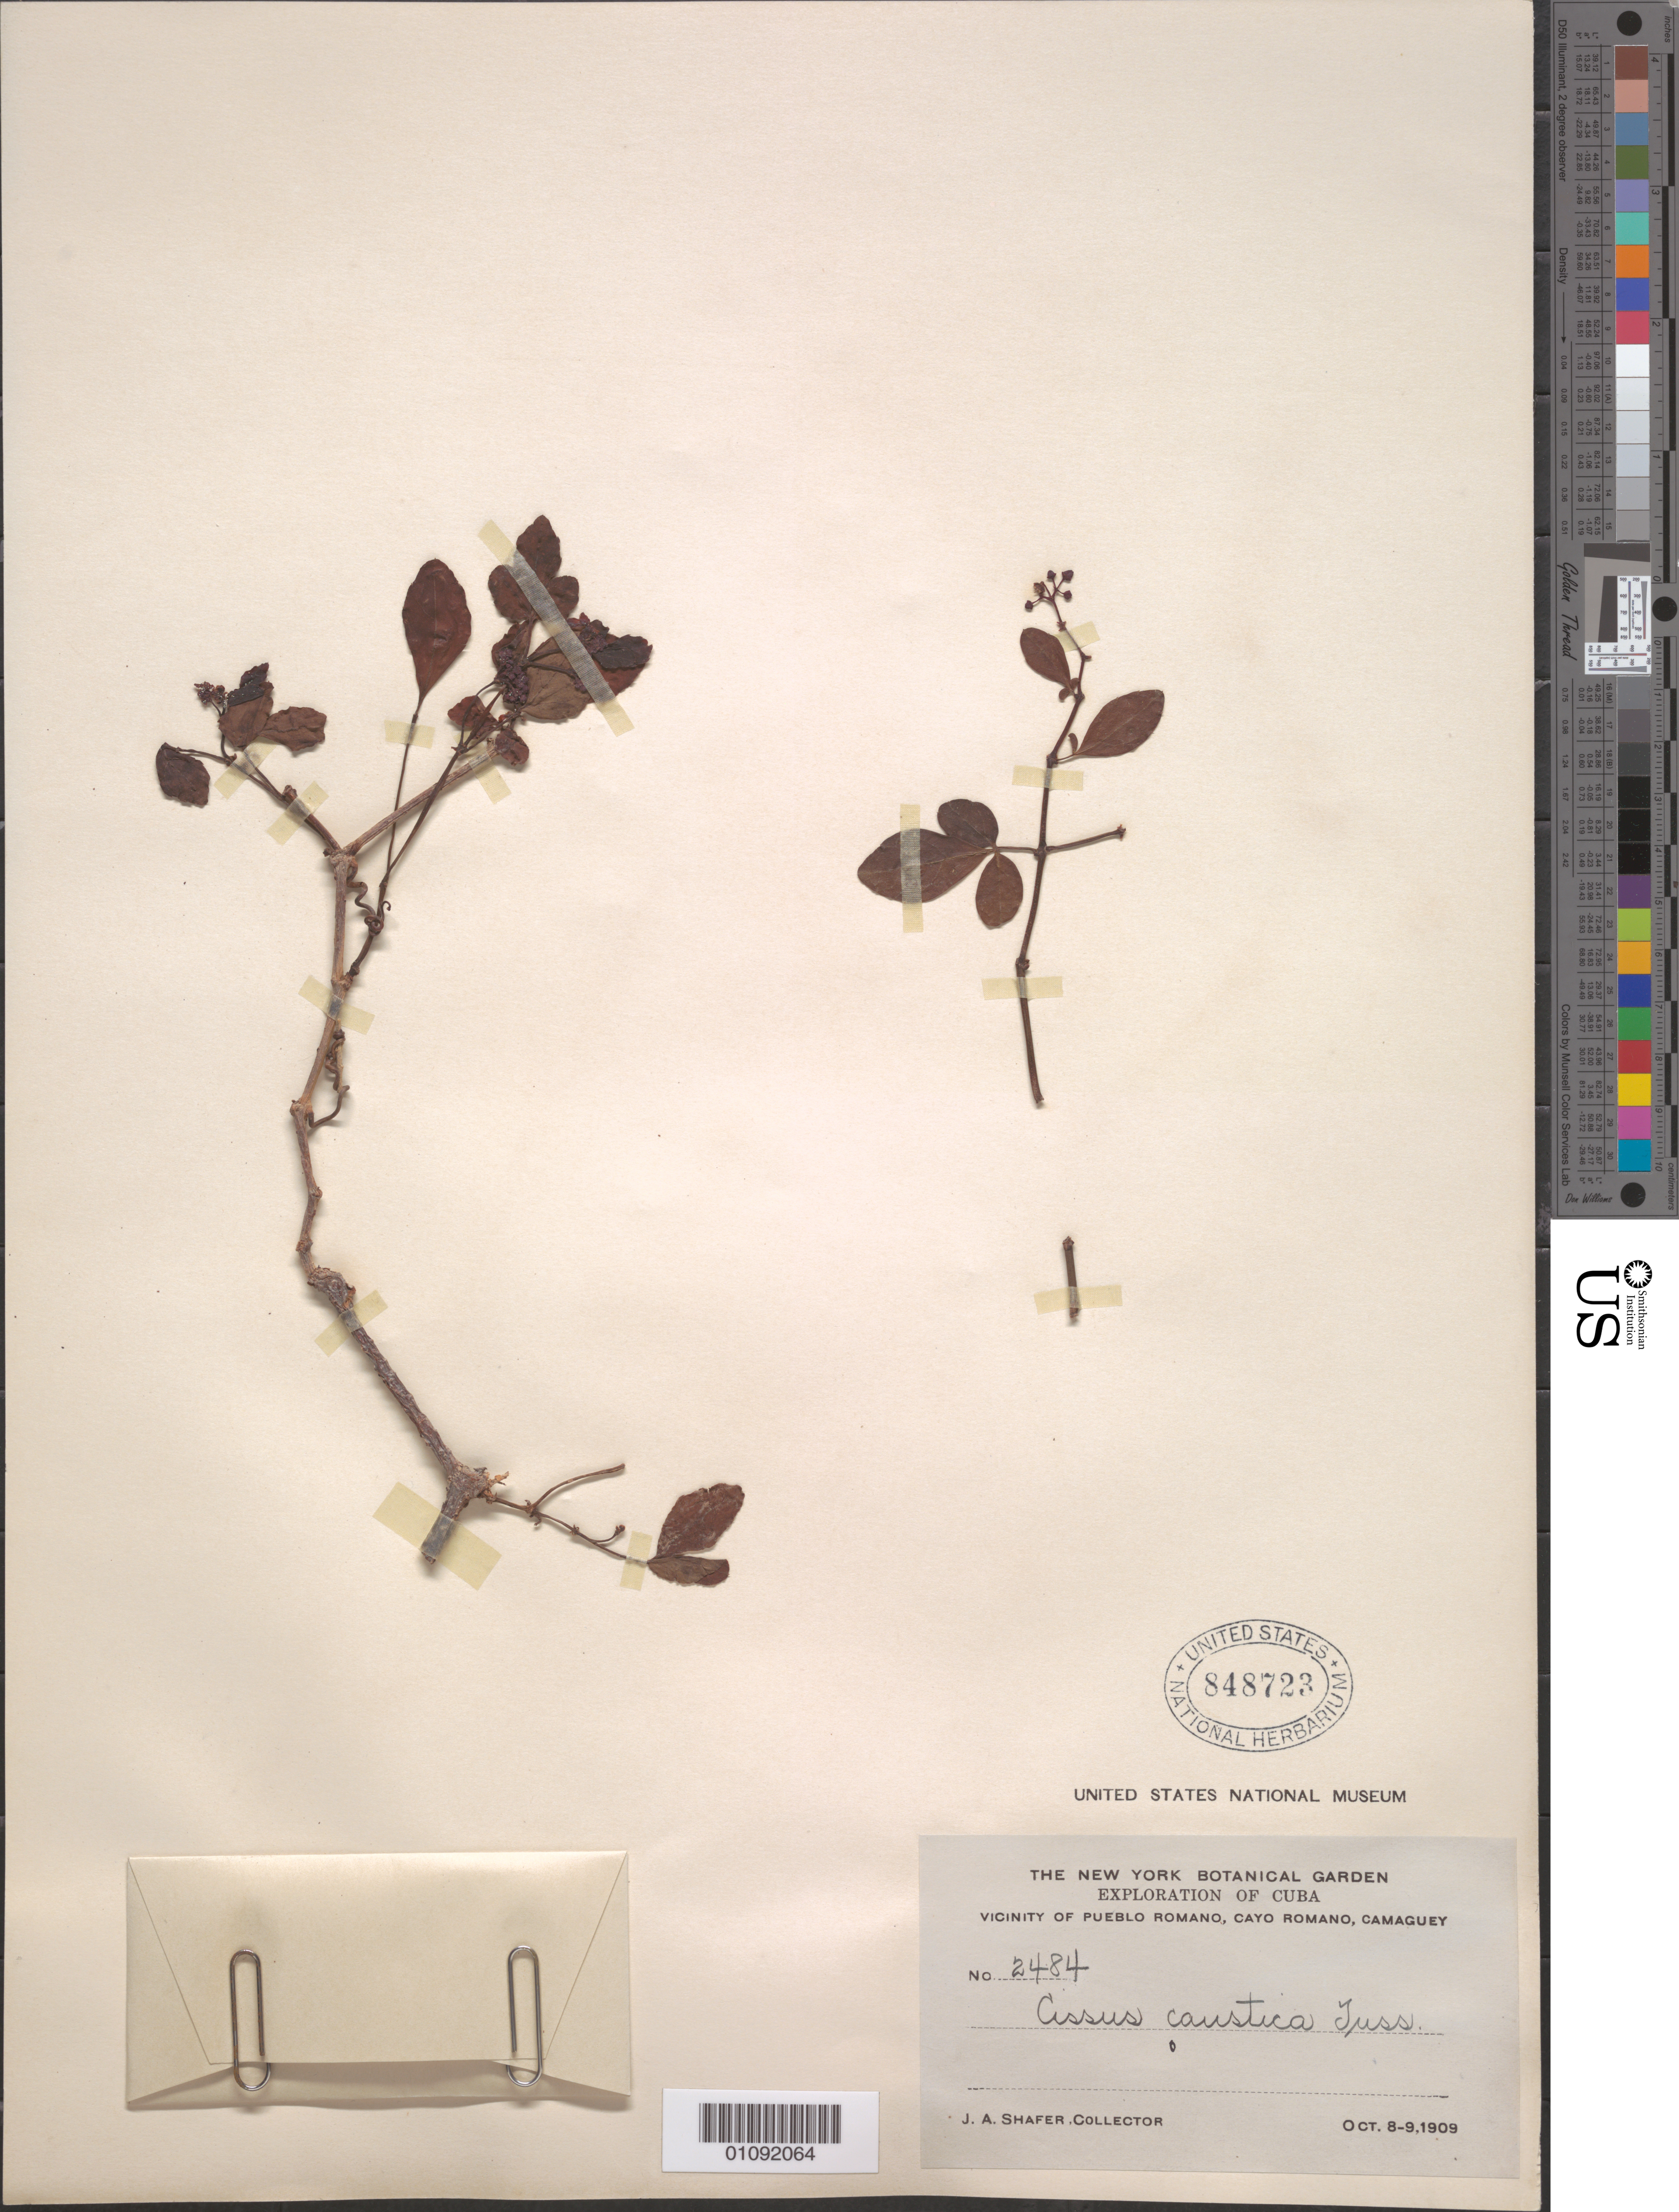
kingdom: Plantae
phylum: Tracheophyta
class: Magnoliopsida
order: Vitales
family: Vitaceae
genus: Cissus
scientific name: Cissus caustica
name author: Tussac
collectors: J. A. Shafer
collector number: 2484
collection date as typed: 08 Oct 1909 and 09 Oct 1909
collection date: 1909-10-08,1909-10-09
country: Cuba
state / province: Camagüey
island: Cuba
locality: Vicinity of Pueblo Romano, Cayo Romano, Camaguey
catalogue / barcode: US 848723